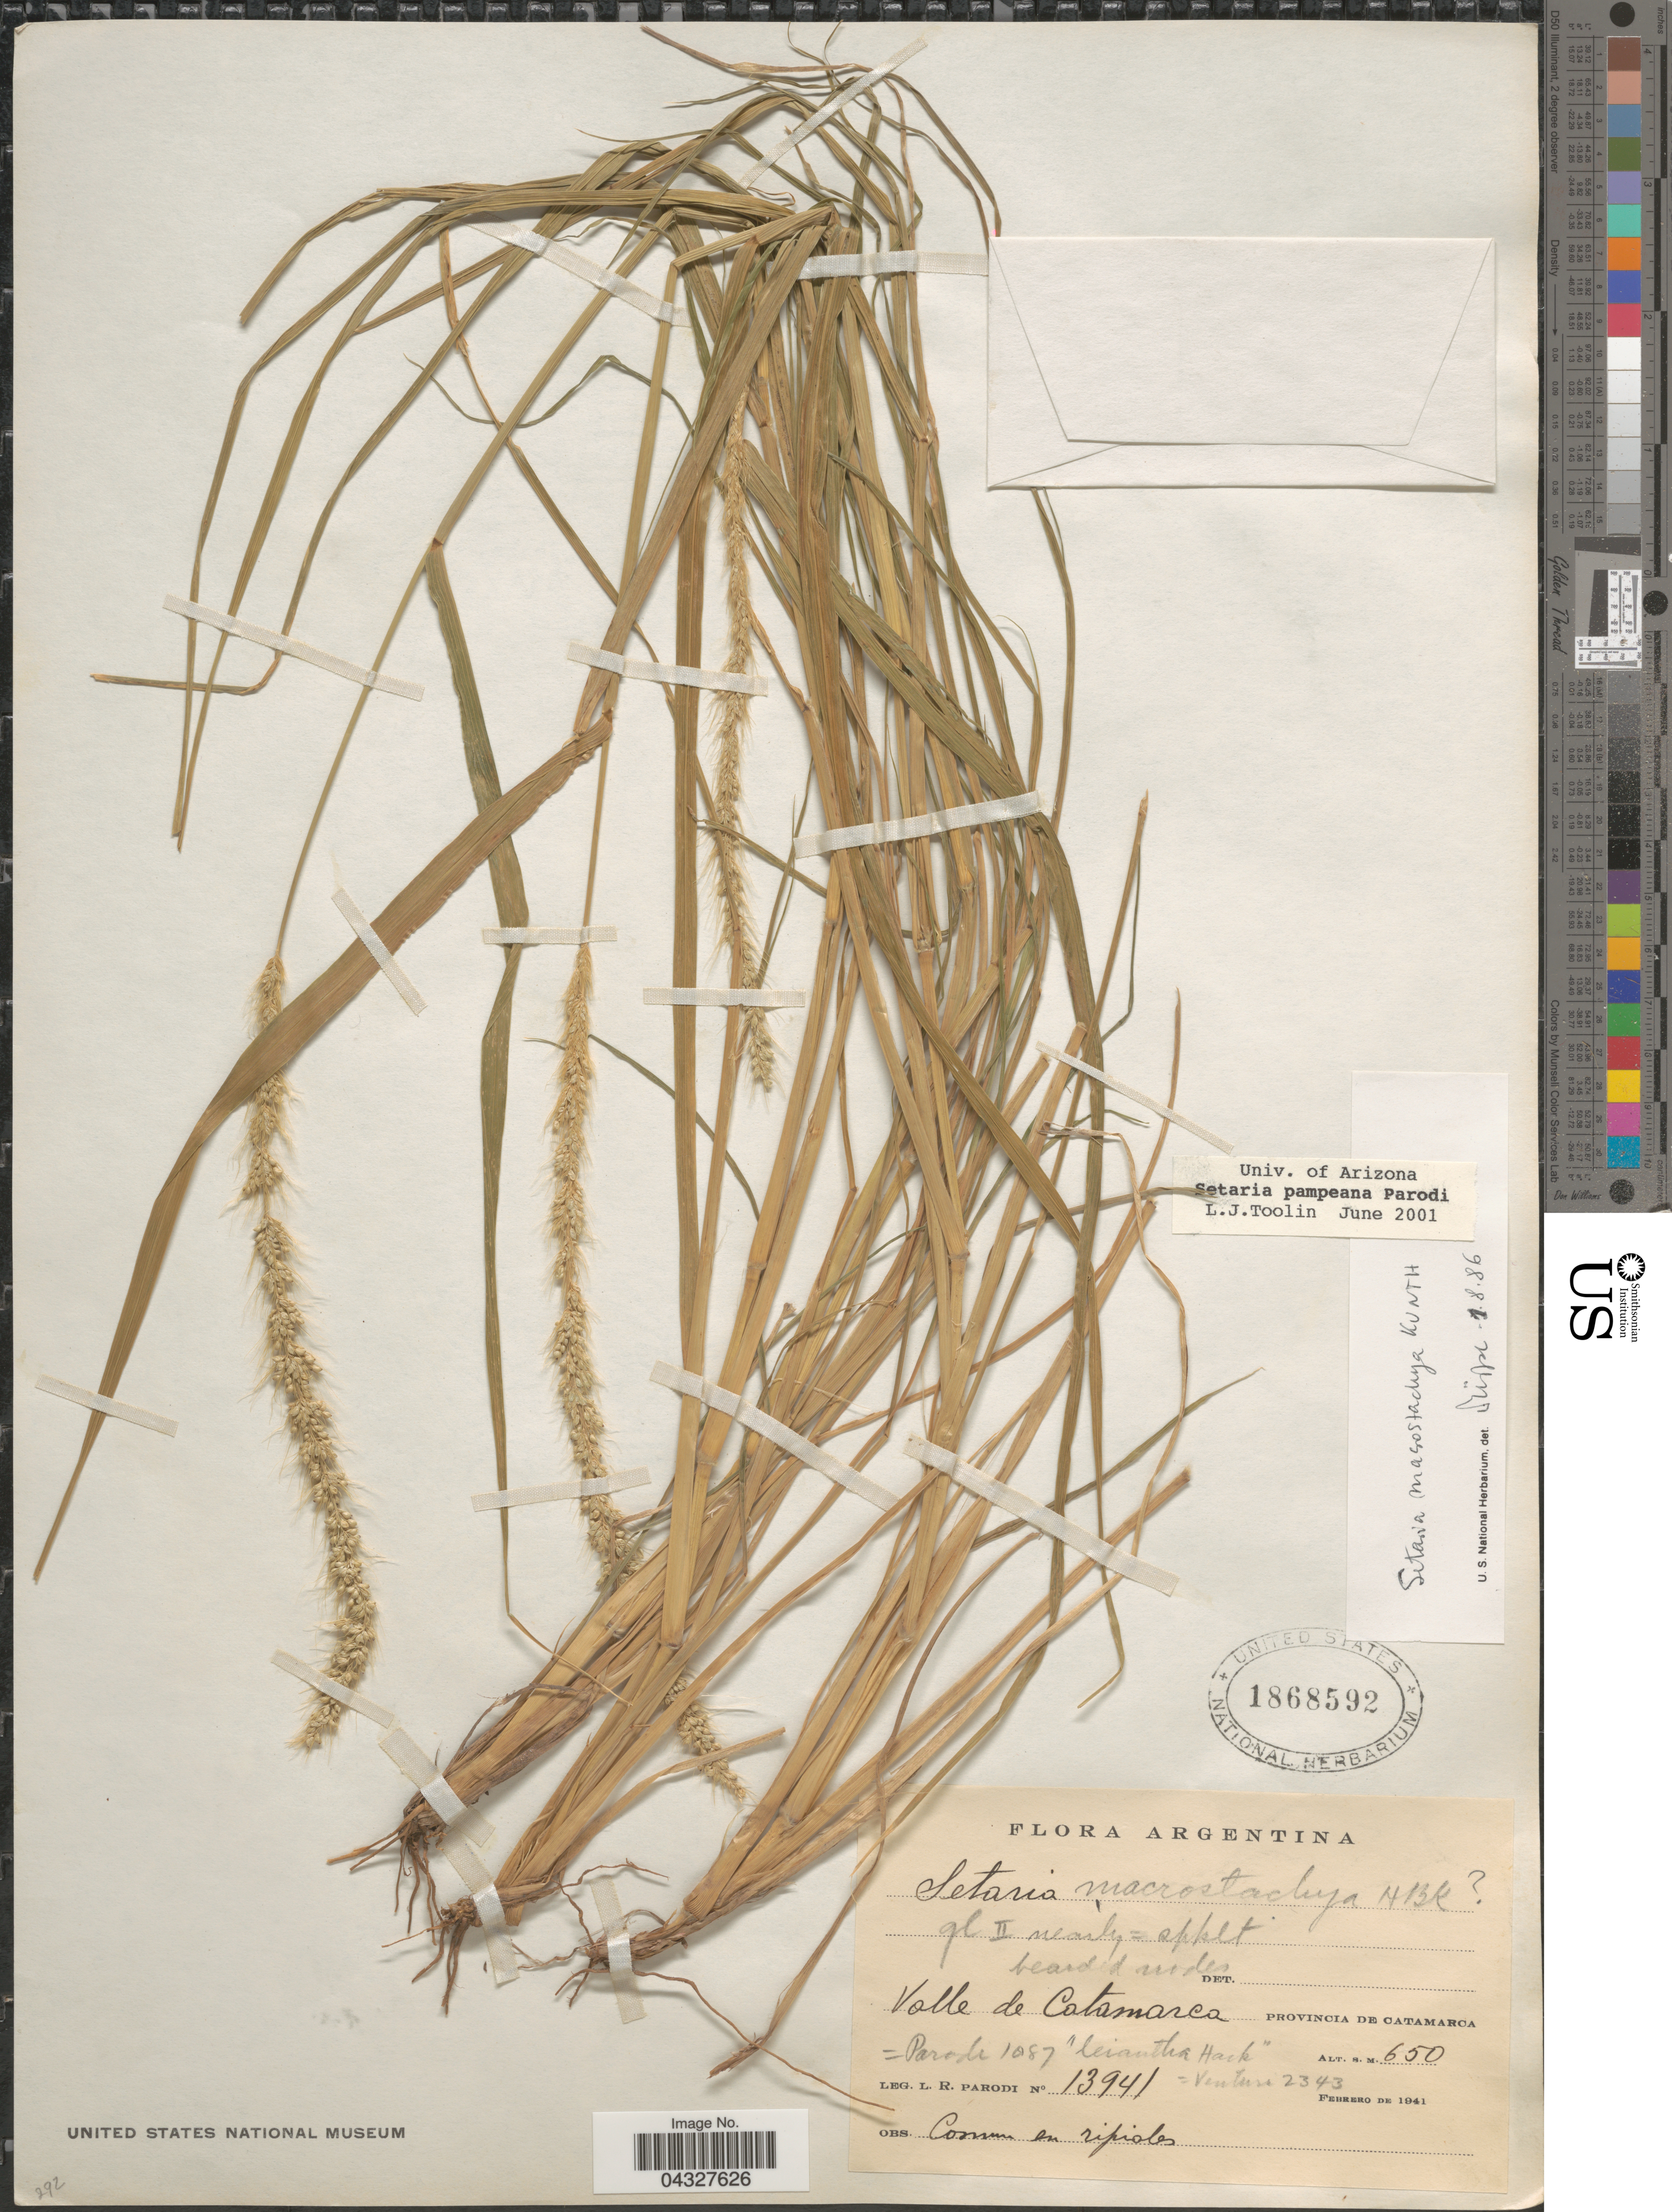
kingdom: Plantae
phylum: Tracheophyta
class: Liliopsida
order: Poales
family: Poaceae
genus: Setaria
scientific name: Setaria pampeana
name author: Parodi ex Nicora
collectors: L. R. Parodi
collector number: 13941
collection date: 1941-02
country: Argentina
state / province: Catamarca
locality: Valle de Catamarca.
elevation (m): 650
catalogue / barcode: US 1868592